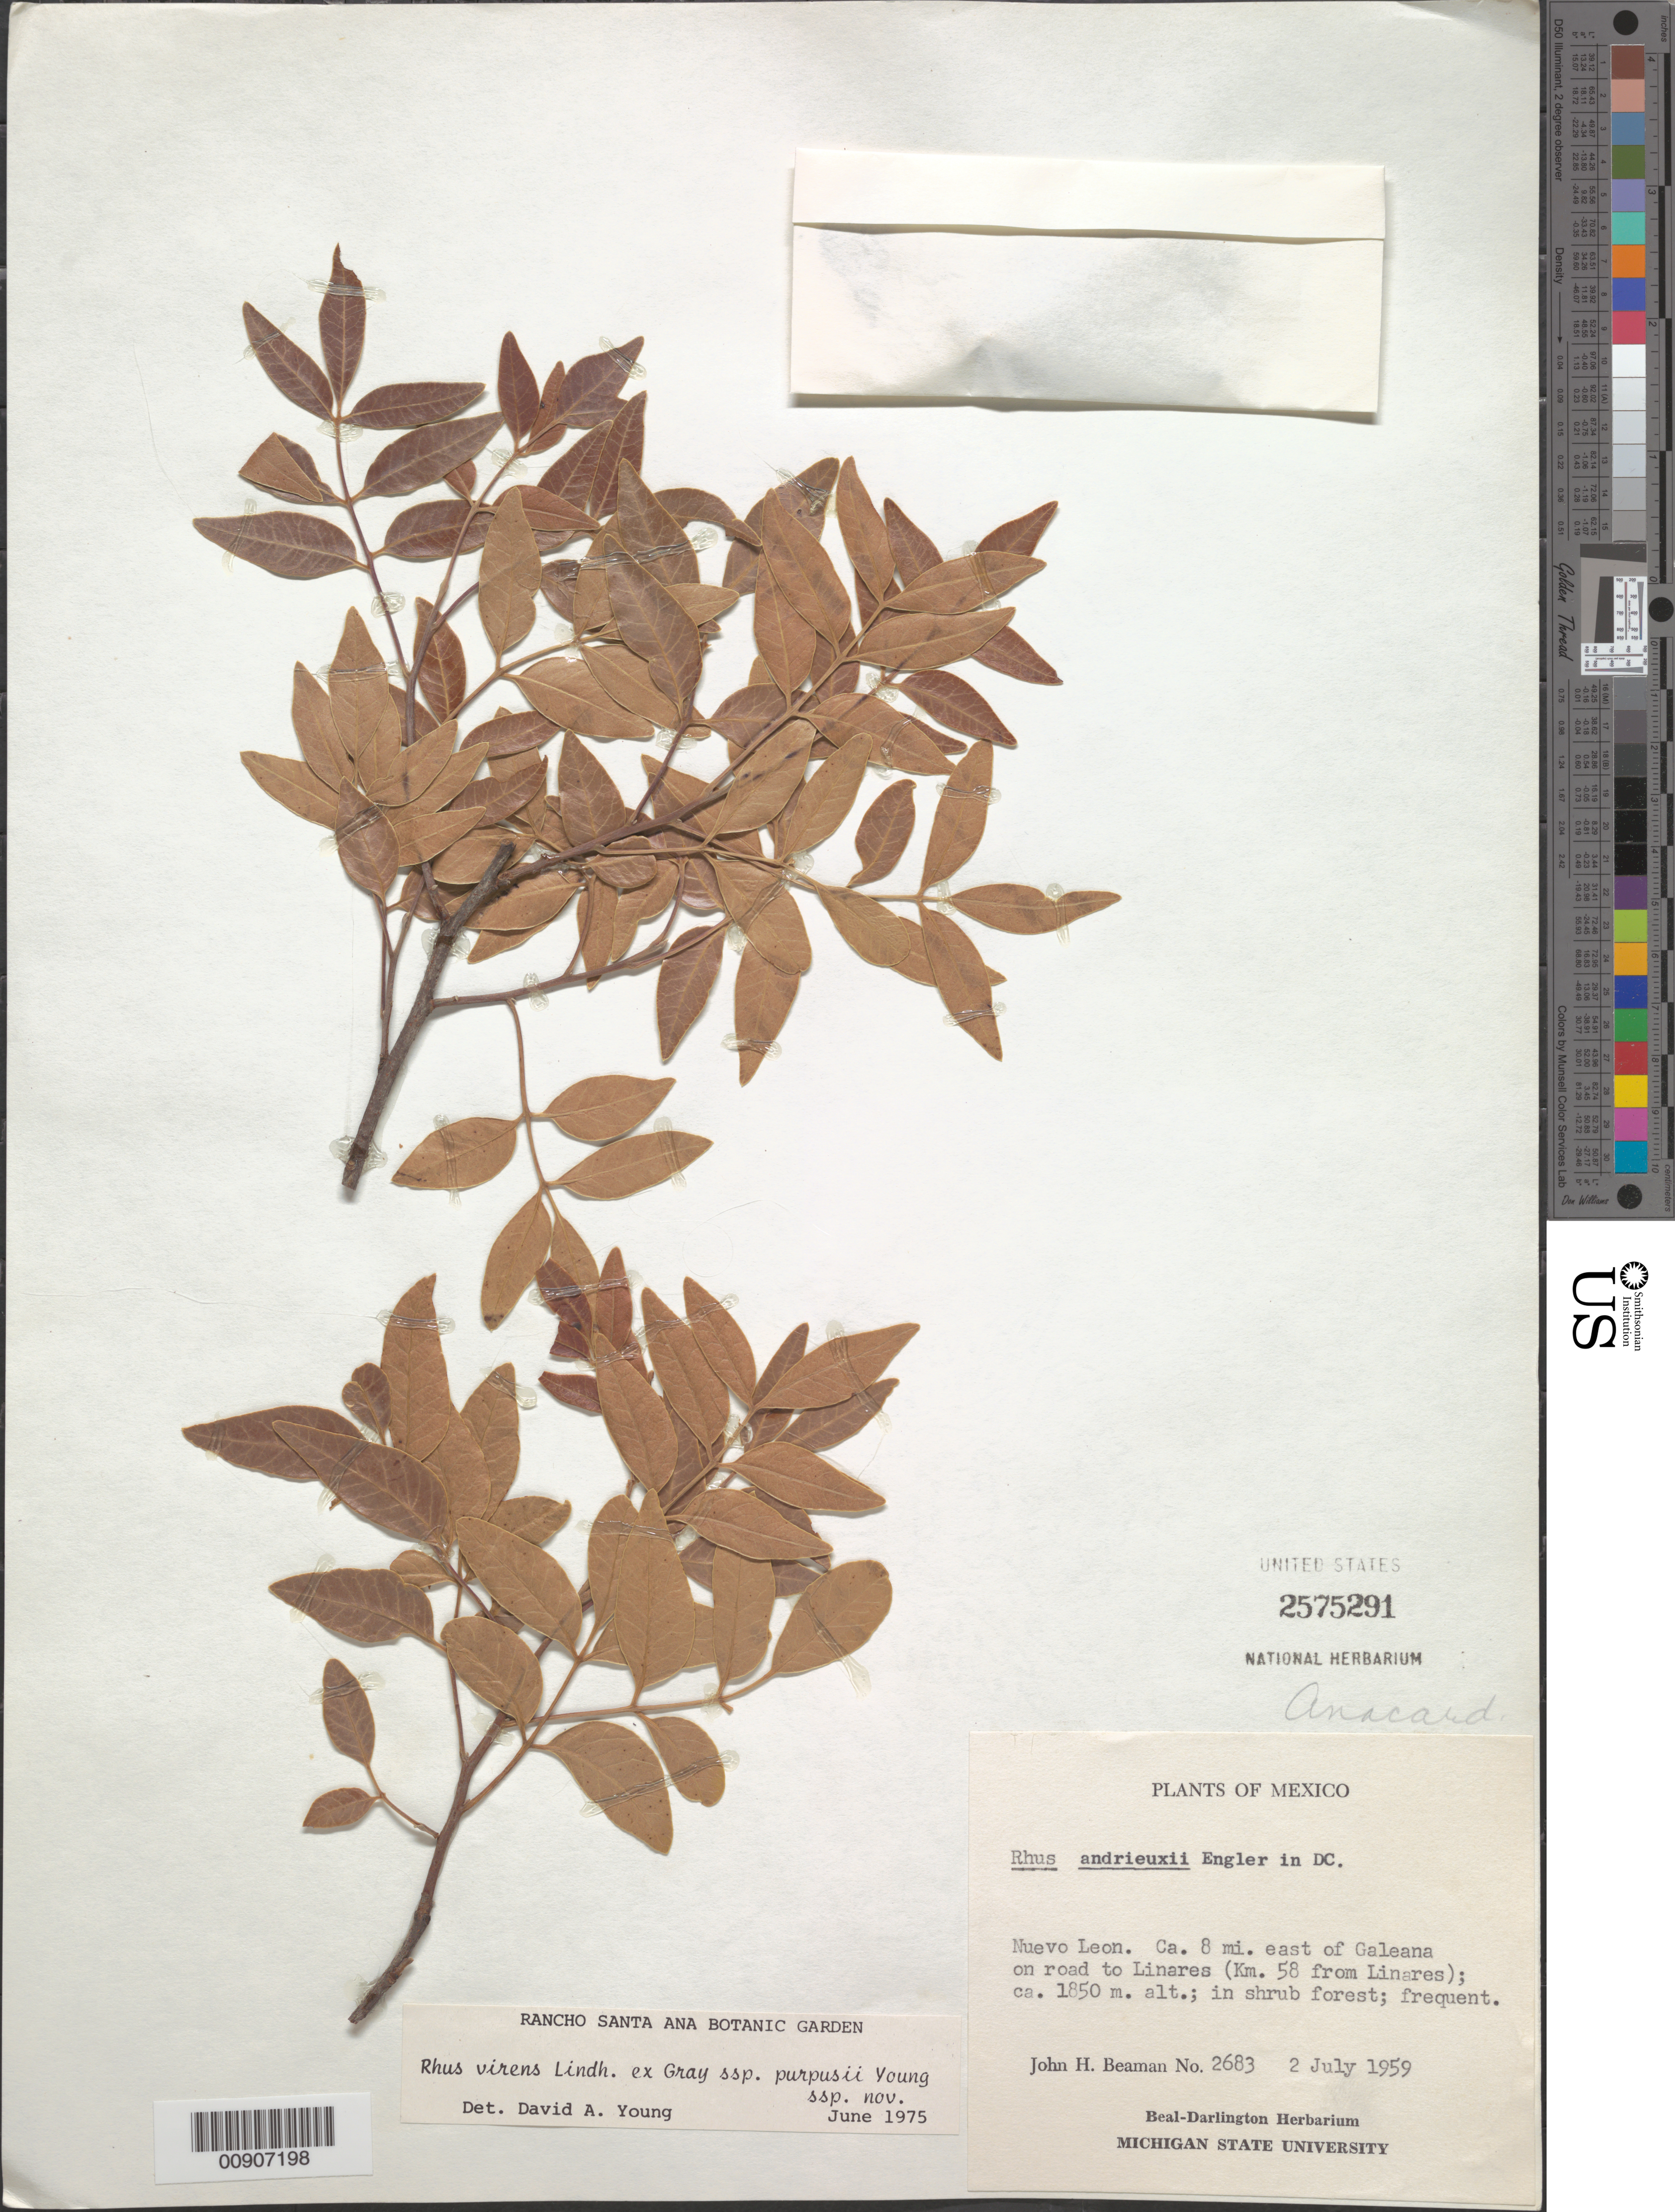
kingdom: Plantae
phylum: Tracheophyta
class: Magnoliopsida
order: Sapindales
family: Anacardiaceae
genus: Rhus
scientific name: Rhus virens subsp. purpusii Young ined.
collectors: J. H. Beaman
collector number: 2683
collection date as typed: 02 Jul 1959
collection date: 1959-07-02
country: Mexico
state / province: Nuevo León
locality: Nuevo León. Ca. 8 mi. east of Galeana on road to Linares (Km. 58 from Linares).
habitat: In shrub forest.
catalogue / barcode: US 2575291